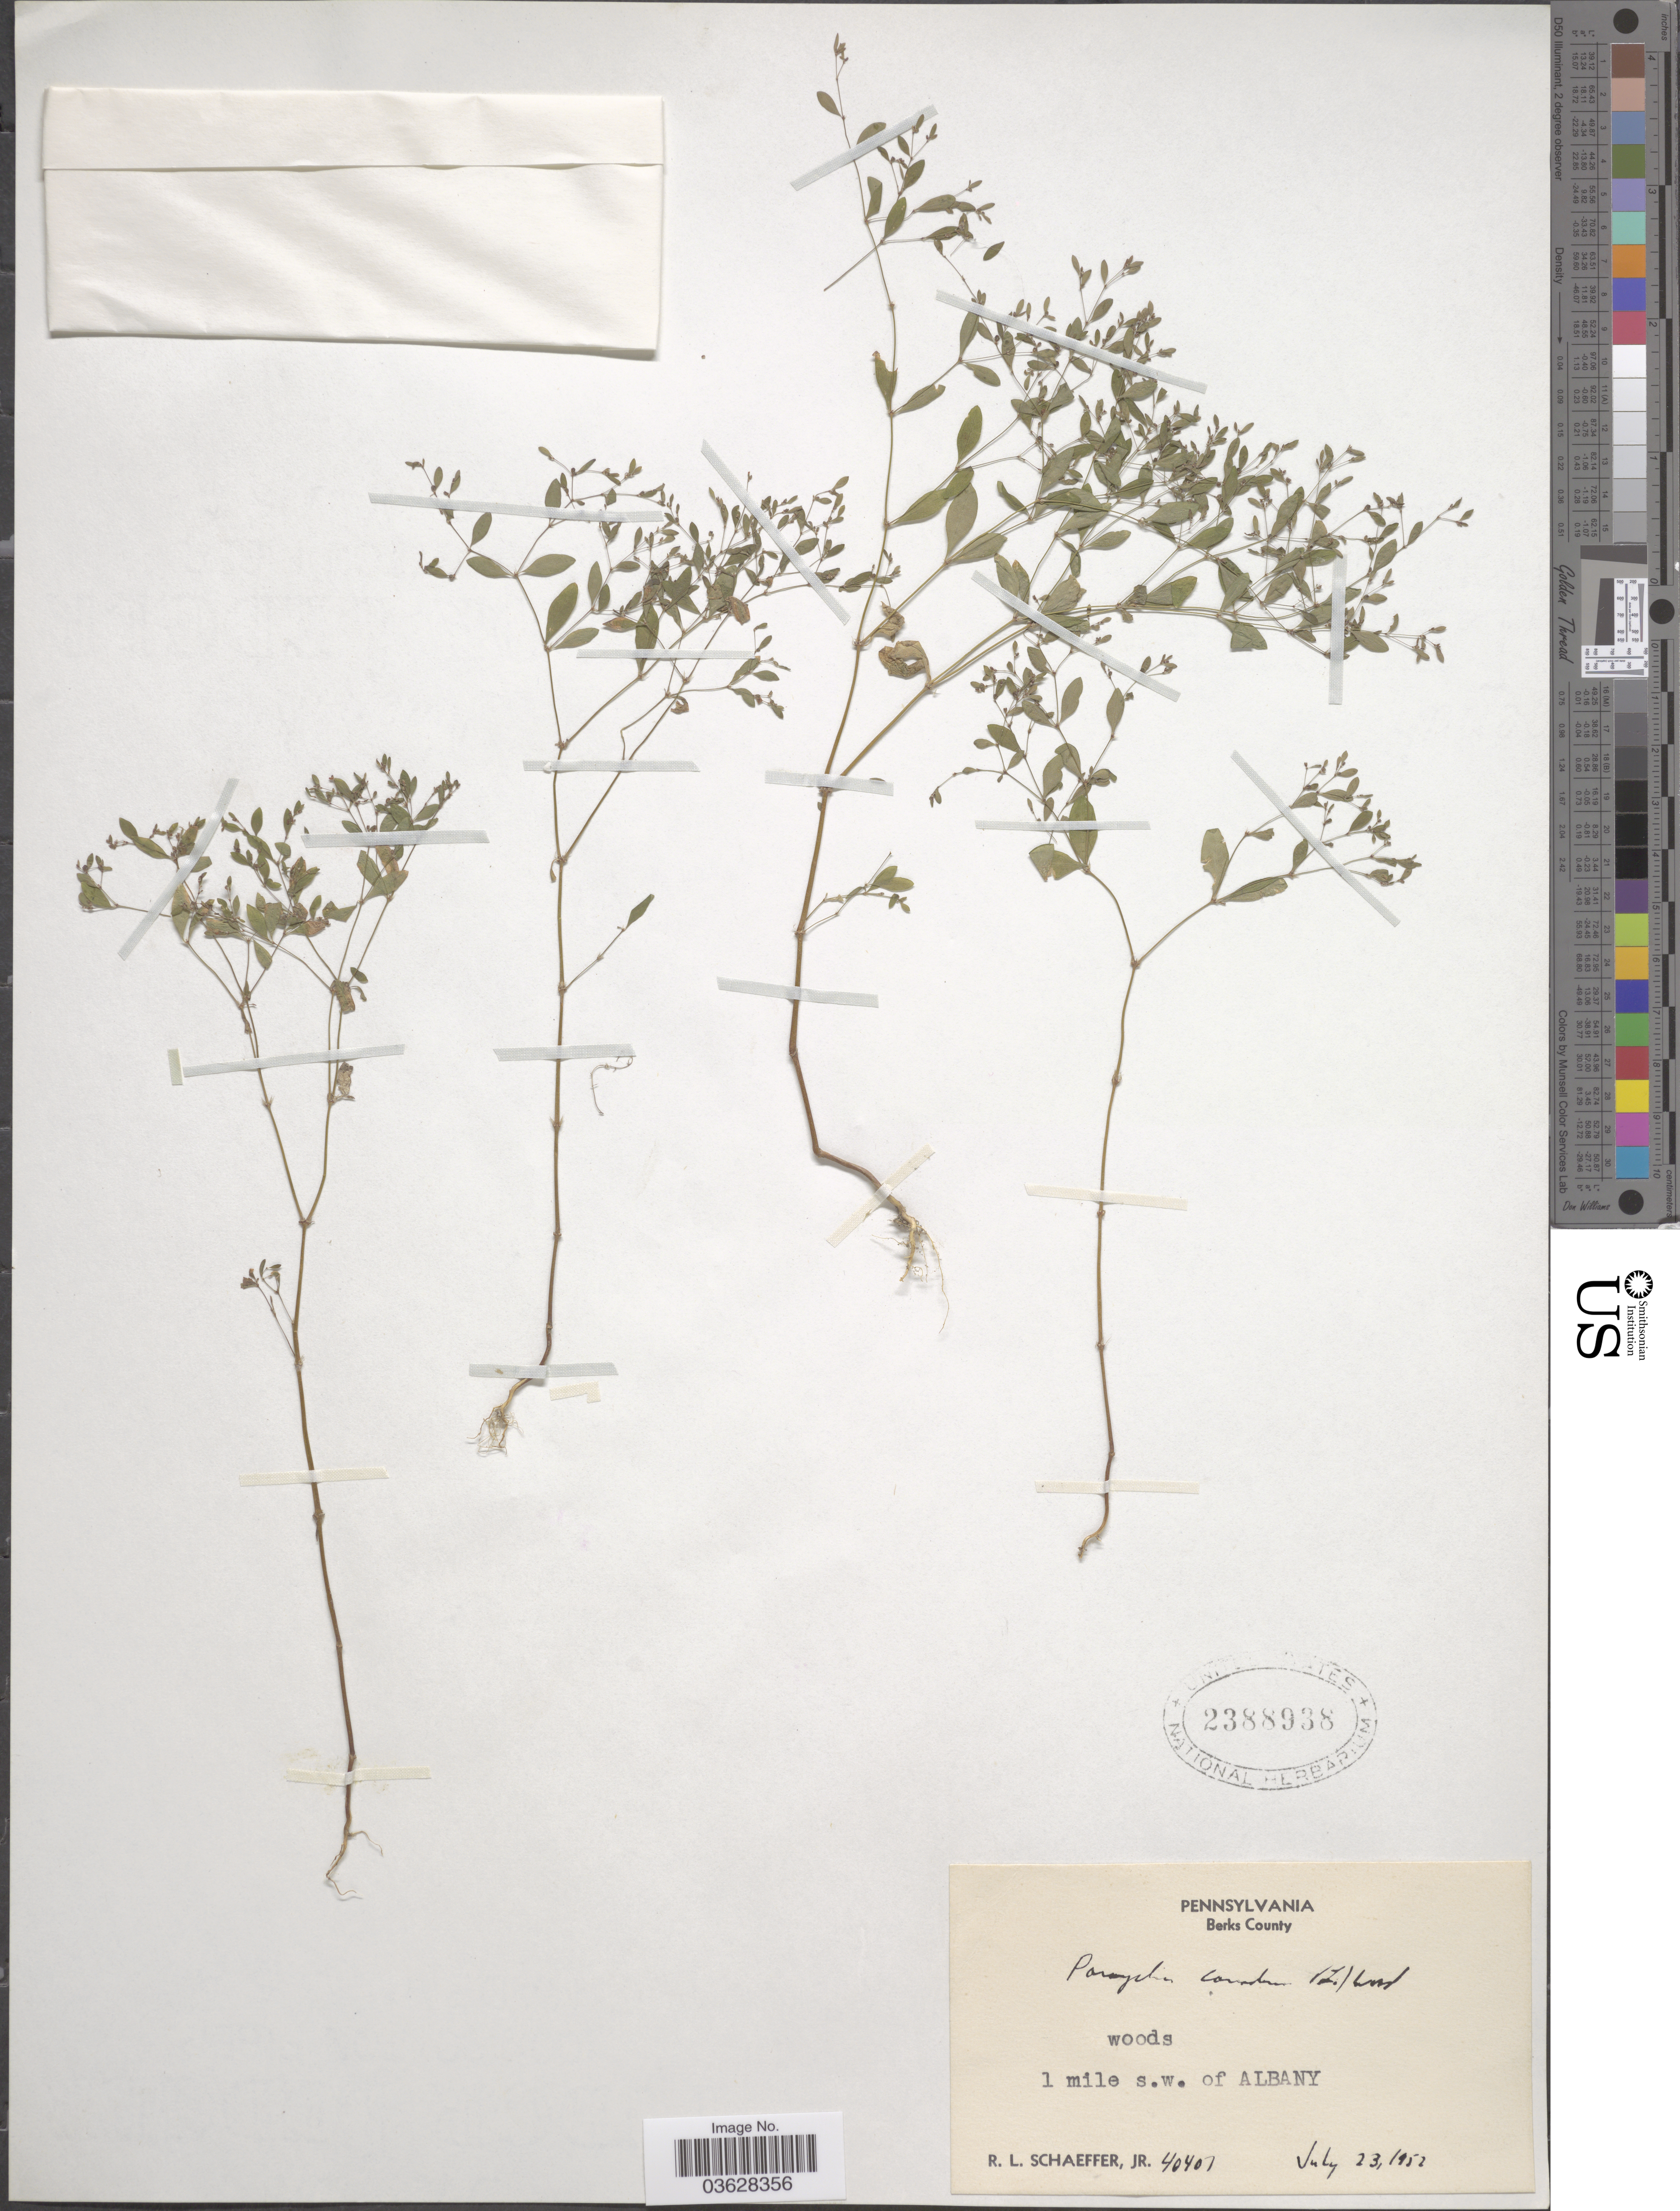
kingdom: Plantae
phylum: Tracheophyta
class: Magnoliopsida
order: Caryophyllales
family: Caryophyllaceae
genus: Paronychia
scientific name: Paronychia canadensis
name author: (L.) Alph. Wood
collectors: R. L. Schaeffer Jr.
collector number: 40407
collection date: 1952-07-23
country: United States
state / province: Pennsylvania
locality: Berks County. 1 mile s.w. of Albany.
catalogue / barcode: US 2388938